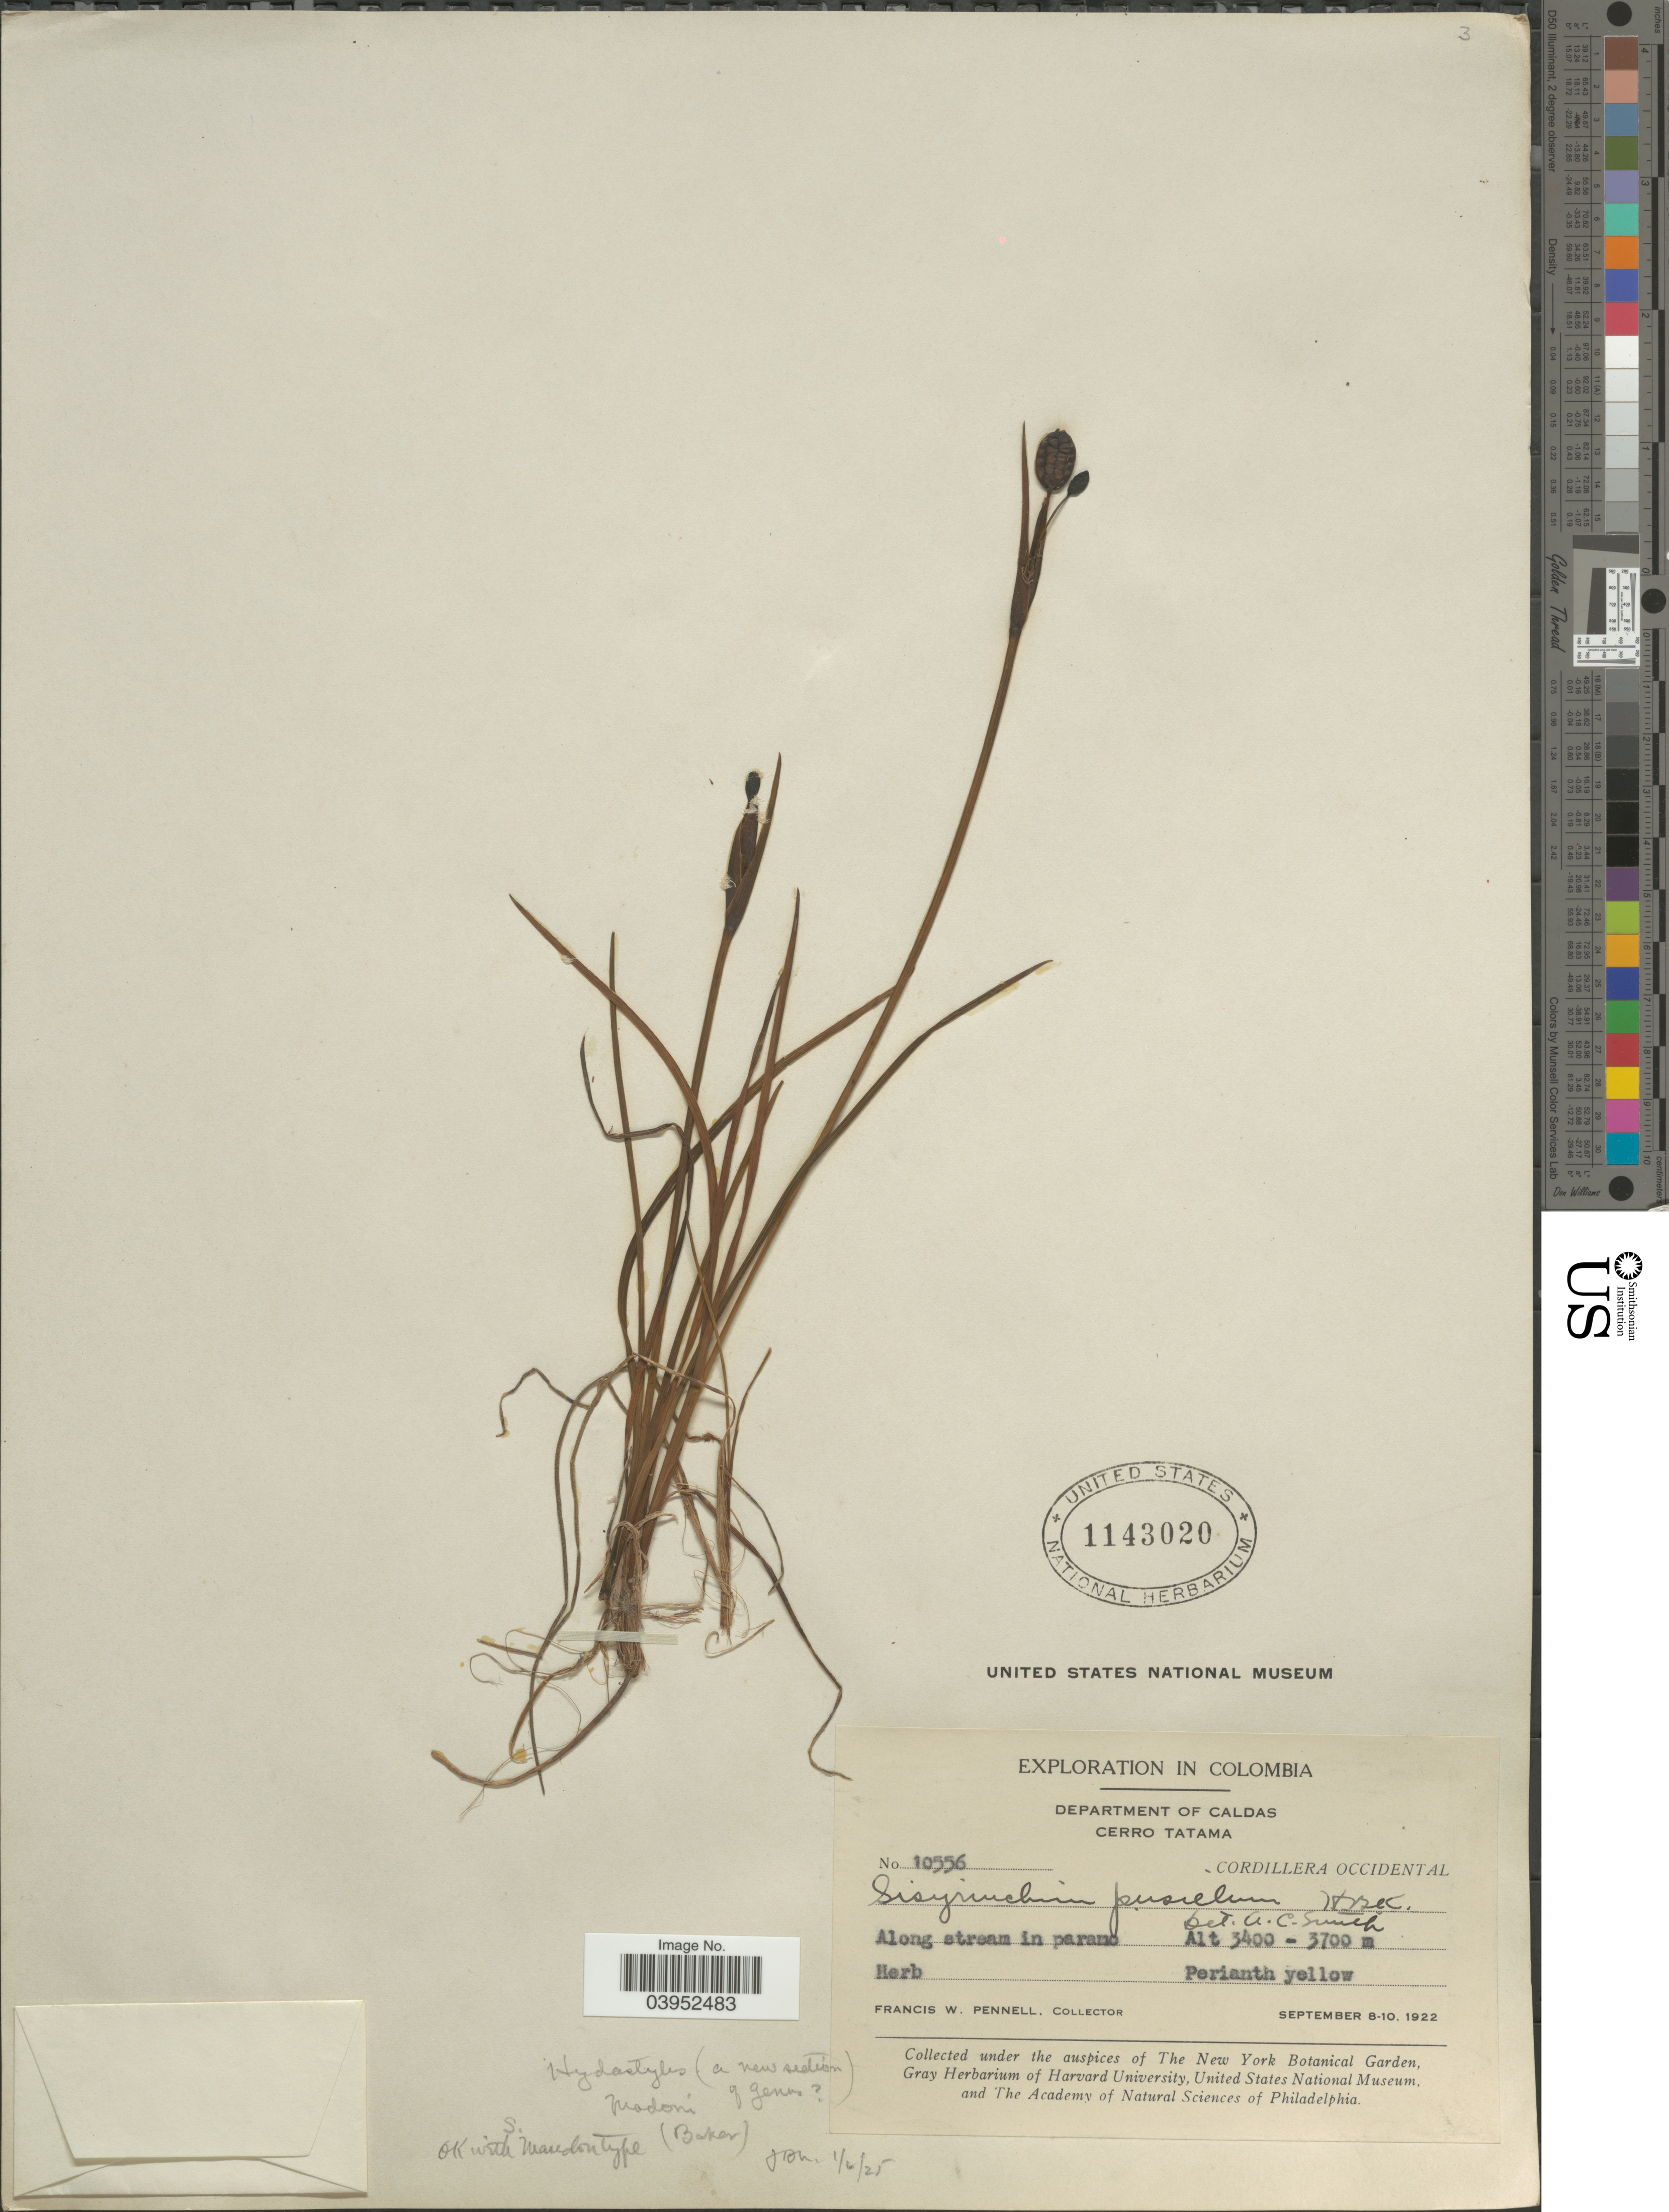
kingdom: Plantae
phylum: Tracheophyta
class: Liliopsida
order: Asparagales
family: Iridaceae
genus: Sisyrinchium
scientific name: Sisyrinchium pusillum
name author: Kunth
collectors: F. W. Pennell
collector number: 10556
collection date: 1922-09-08/1922-09-10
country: Colombia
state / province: Caldas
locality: Department of Caldas. Cerro Tatama. Cordillera Occidental. Along stream in paramo.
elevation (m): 3400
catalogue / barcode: US 1143020